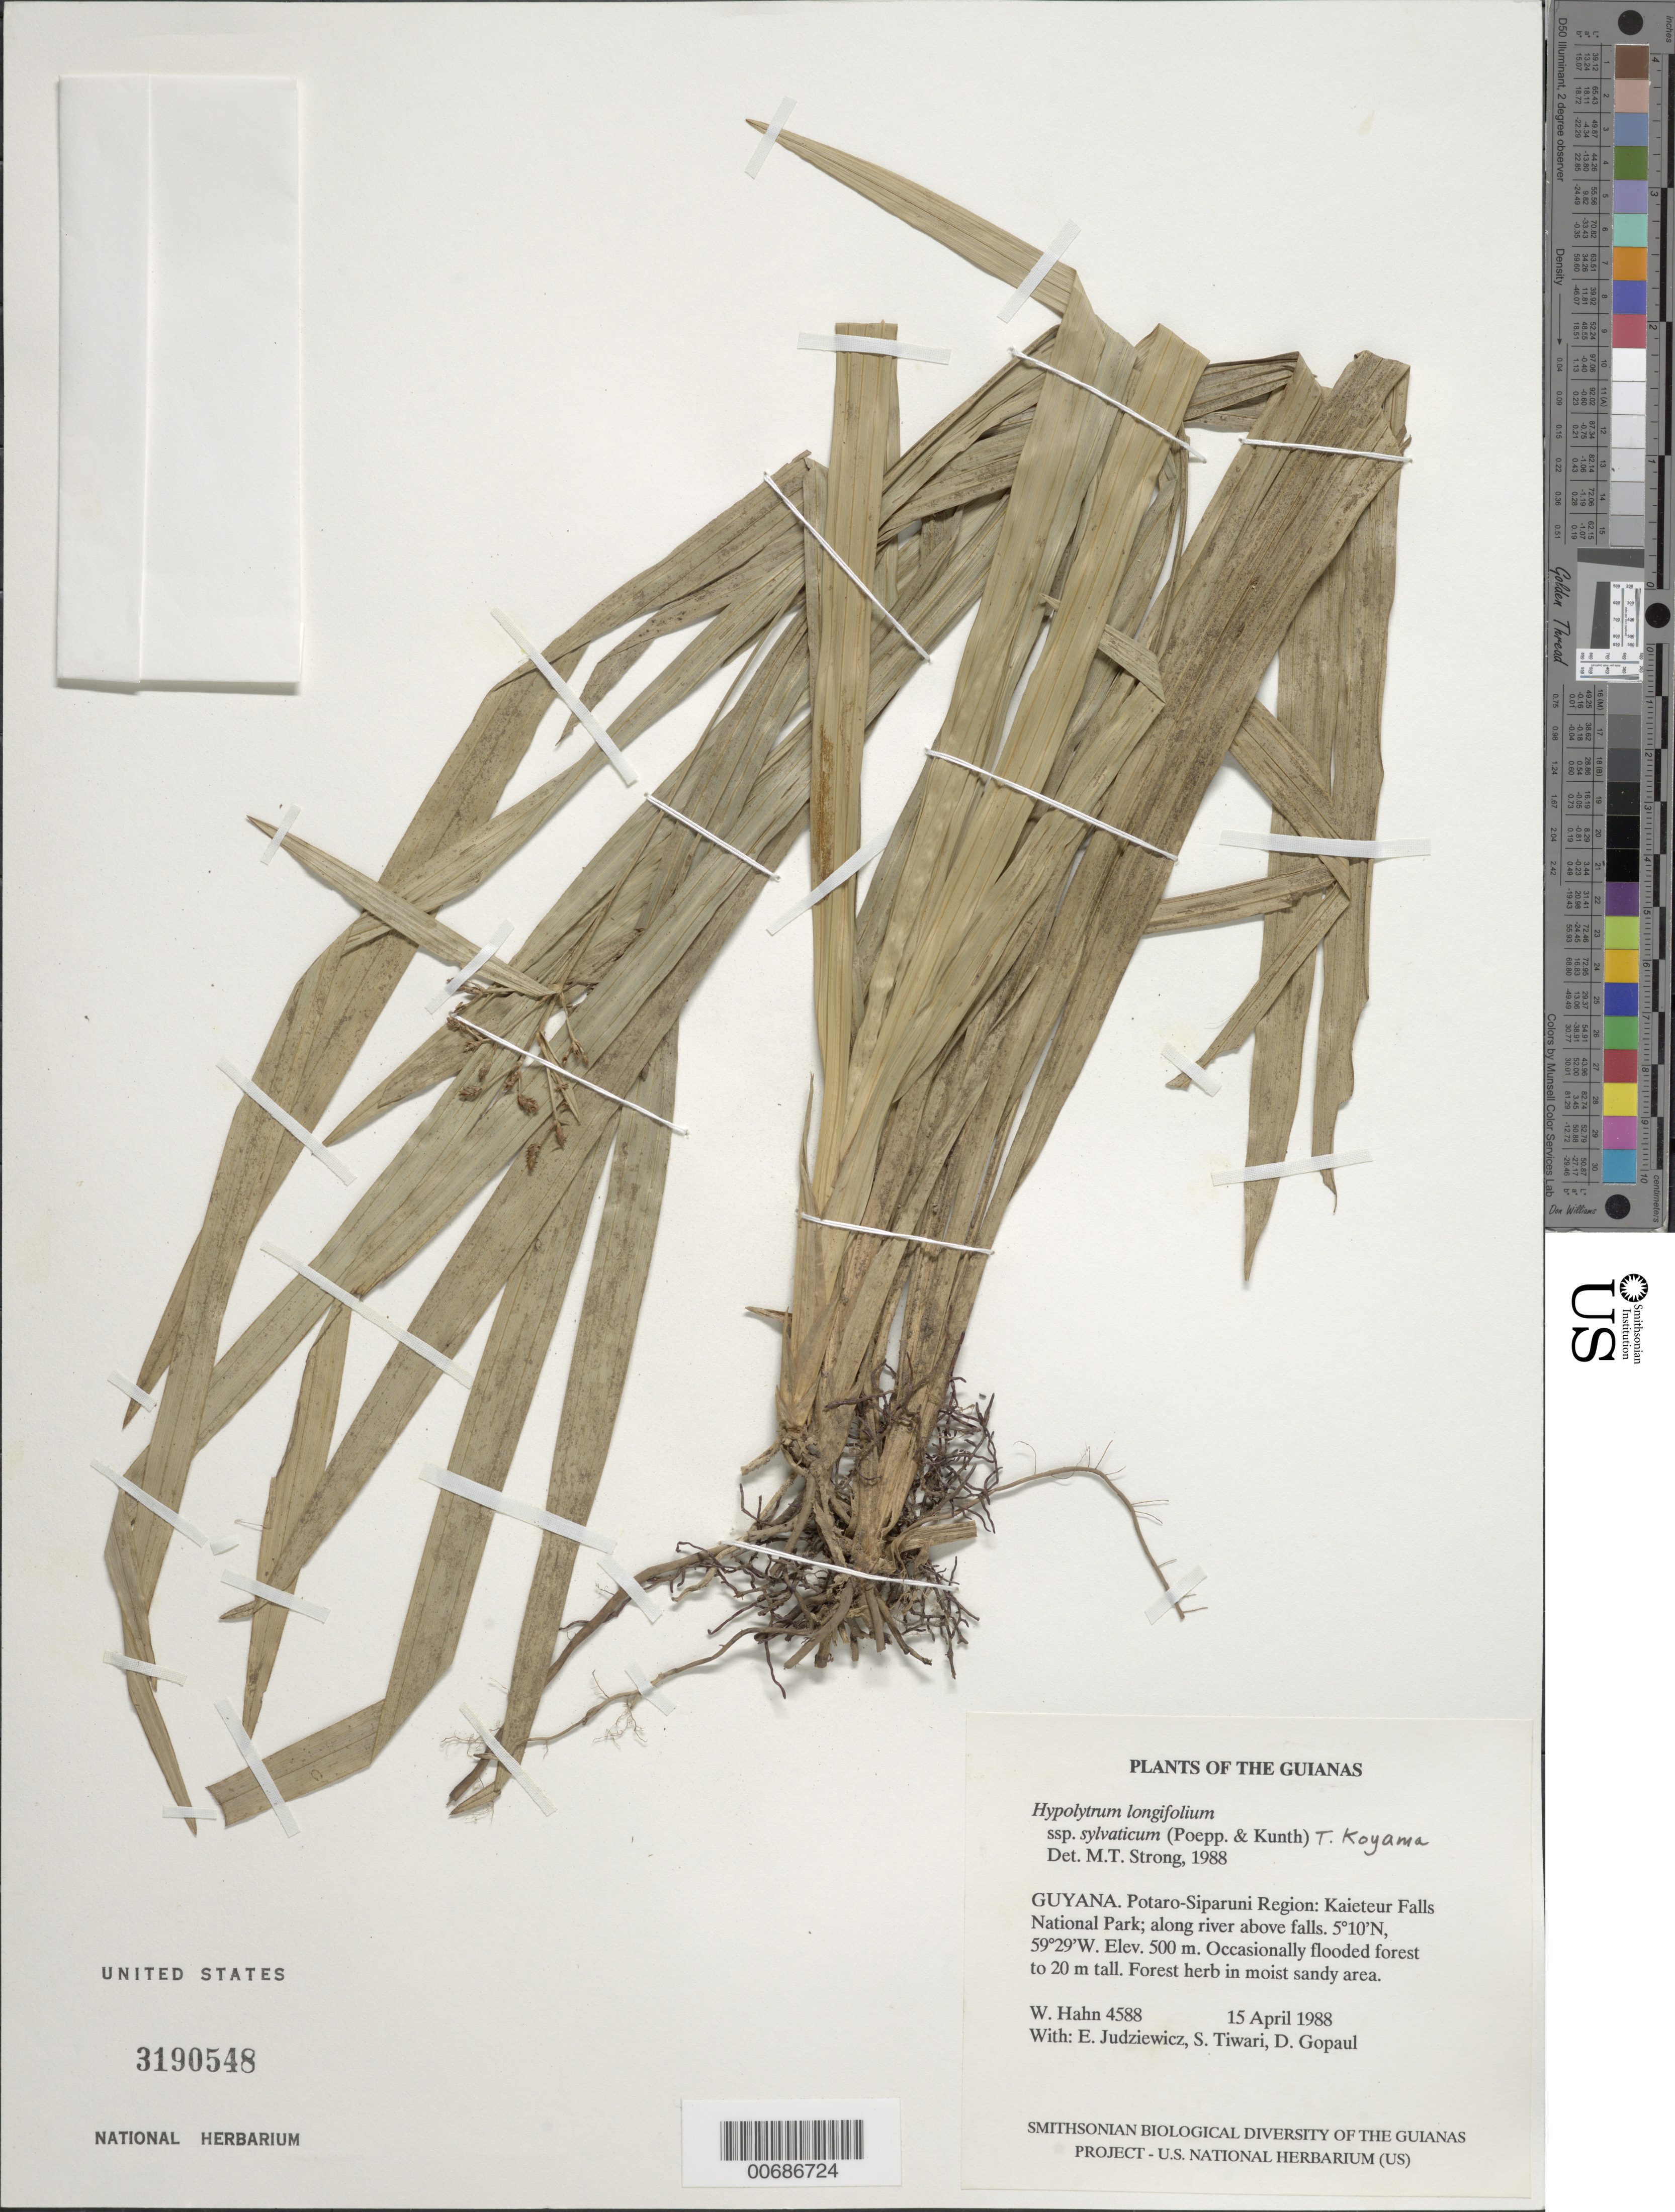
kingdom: Plantae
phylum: Tracheophyta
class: Liliopsida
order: Poales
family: Cyperaceae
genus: Hypolytrum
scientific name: Hypolytrum longifolium subsp. sylvaticum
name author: (Poepp. ex Kunth) T. Koyama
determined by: Strong, M. T., (US), Smithsonian Institution - National Museum of Natural History (UNITED STATES)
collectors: W. Hahn, E. J. Judziewicz, S. Tiwari & D. Gopaul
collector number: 4588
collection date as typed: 15 April 1988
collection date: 1988-04-15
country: Guyana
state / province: Potaro-Siparuni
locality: Kaieteur Falls National Park; along river above falls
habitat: Occasionally flooded forest to 20 m tall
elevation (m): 500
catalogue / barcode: US 3190548